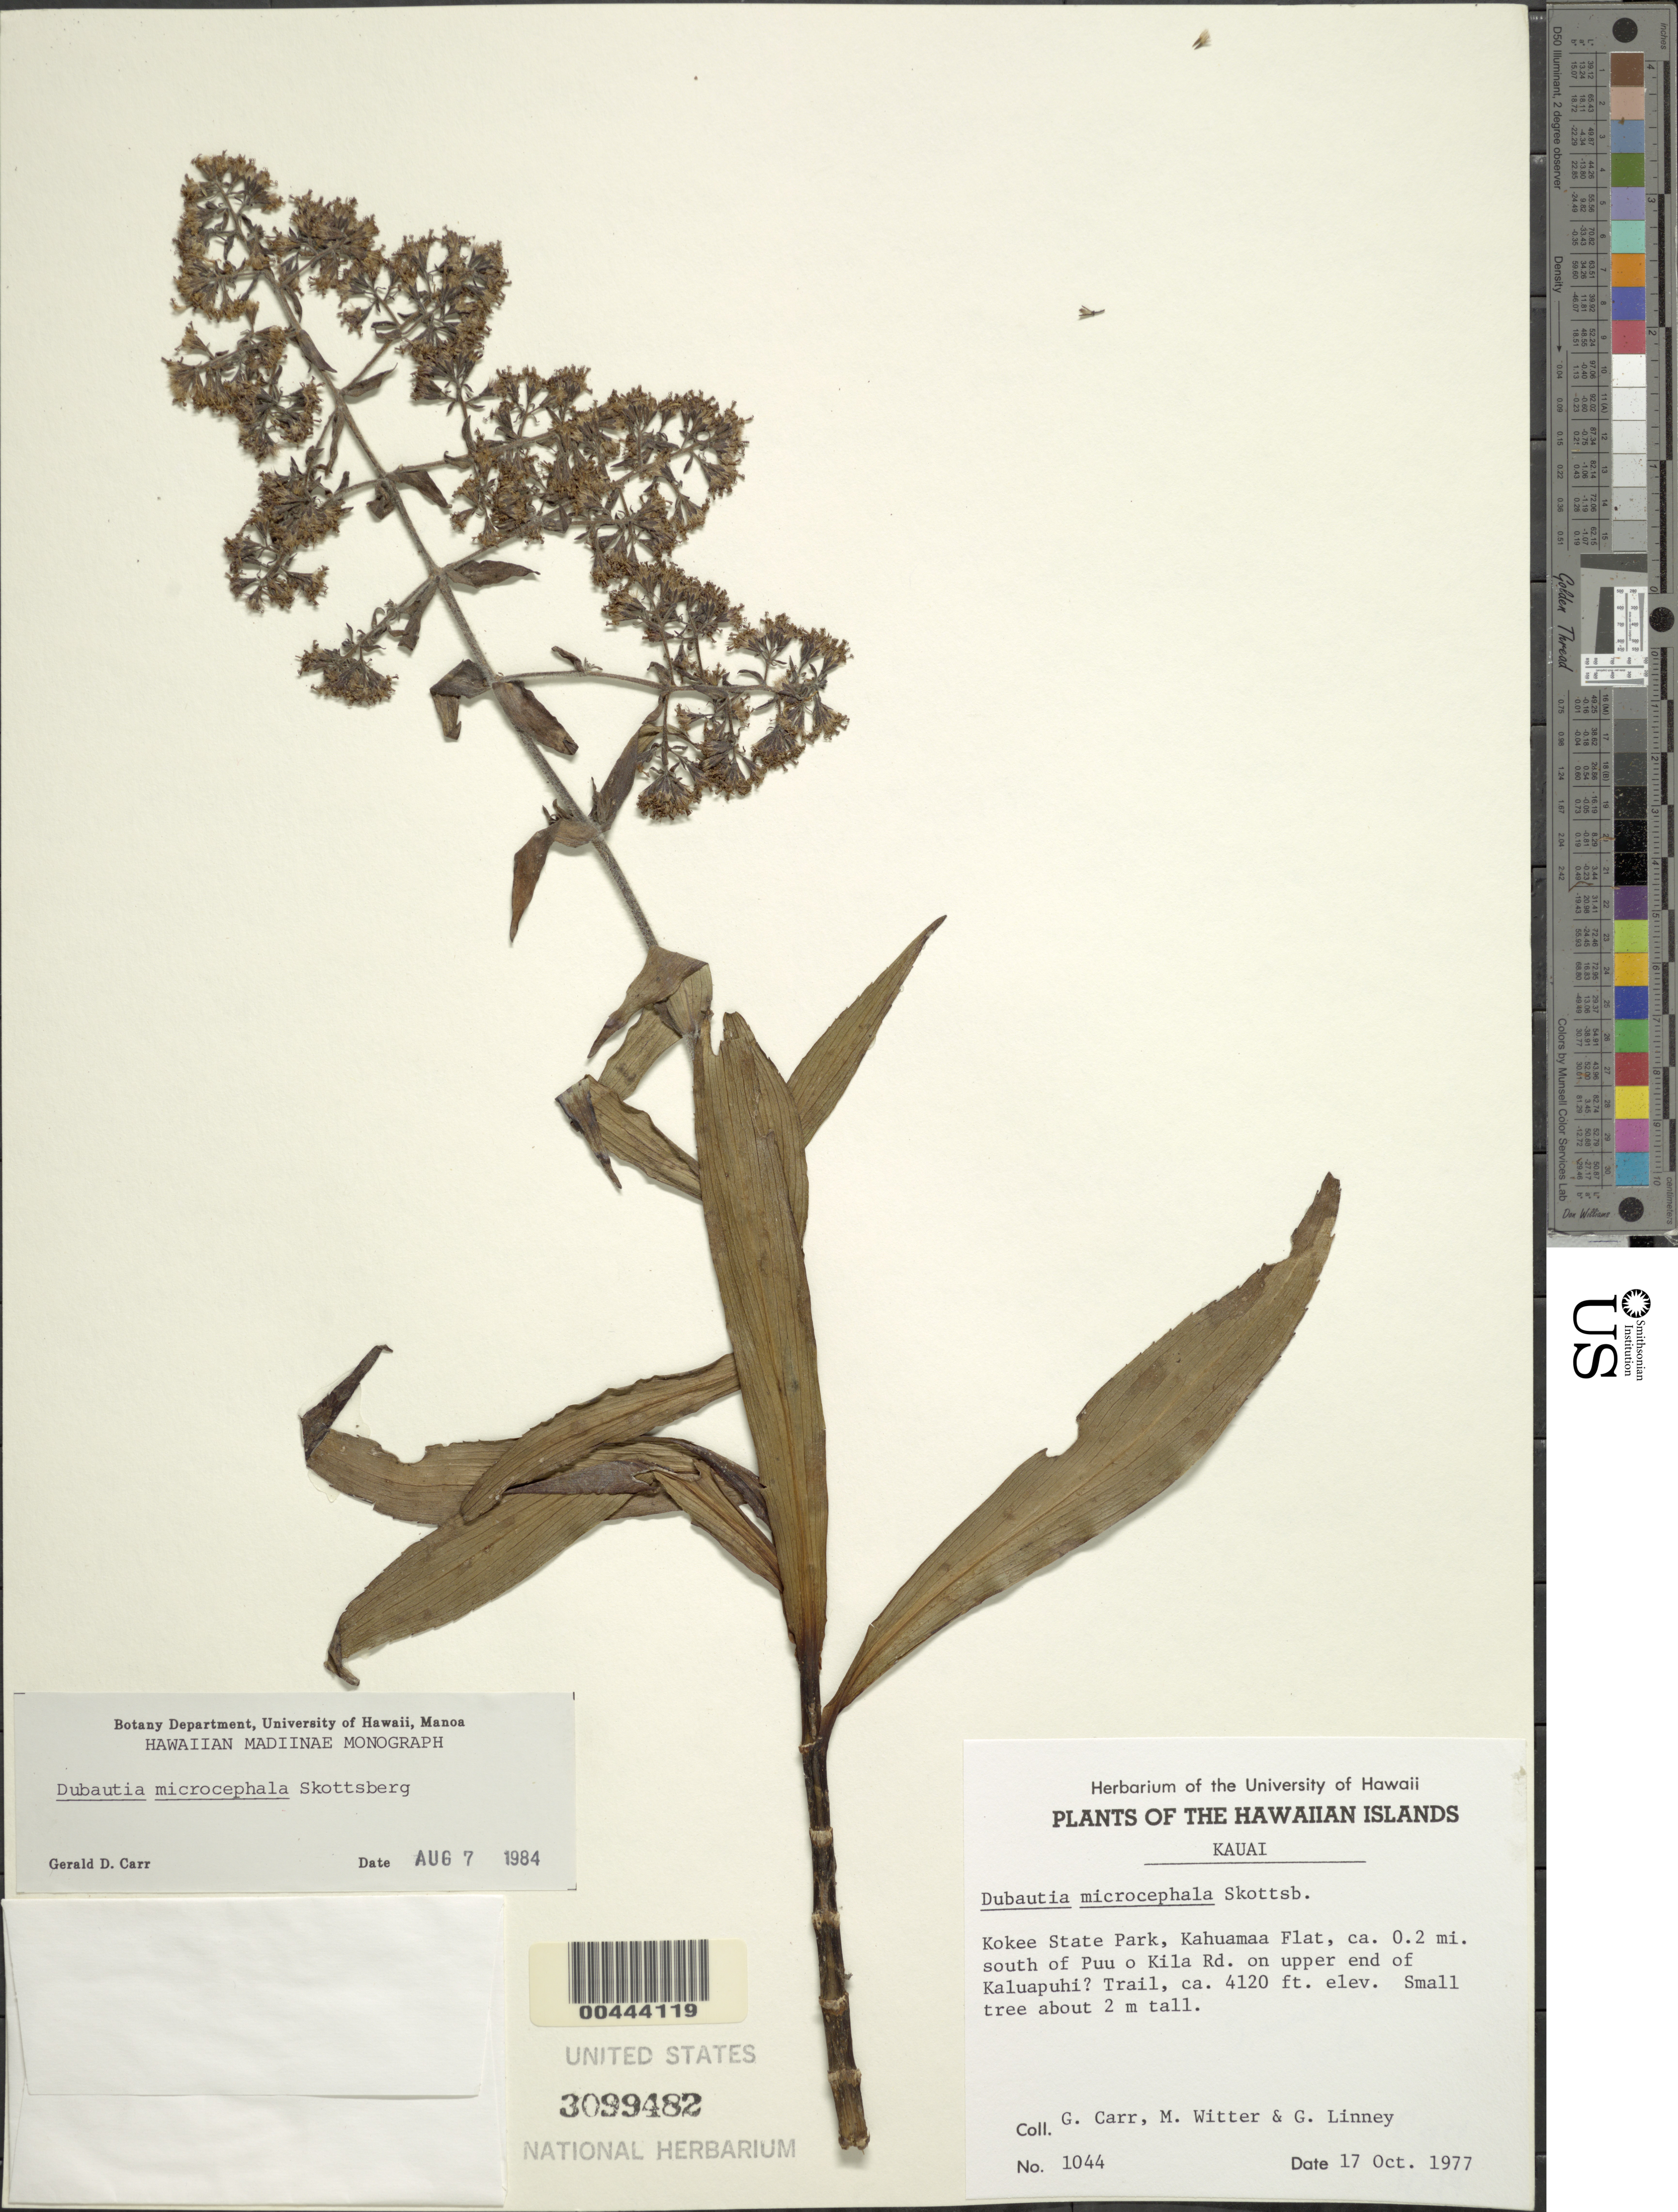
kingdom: Plantae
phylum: Tracheophyta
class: Magnoliopsida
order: Asterales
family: Asteraceae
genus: Dubautia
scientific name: Dubautia microcephala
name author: Skottsb.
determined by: Carr, G. D.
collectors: G. D. Carr, M. Witter & G. Linney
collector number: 1044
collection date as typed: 17 Oct 1977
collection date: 1977-10-17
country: United States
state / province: Hawaii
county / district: Kauai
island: Kaua'i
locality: Kokee State Park; Kahuamaa Flat, ca 0.2 mi S of Puu o Kila Road on upper end of Kaluapuhi? Trail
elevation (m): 1256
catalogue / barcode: US 3099482